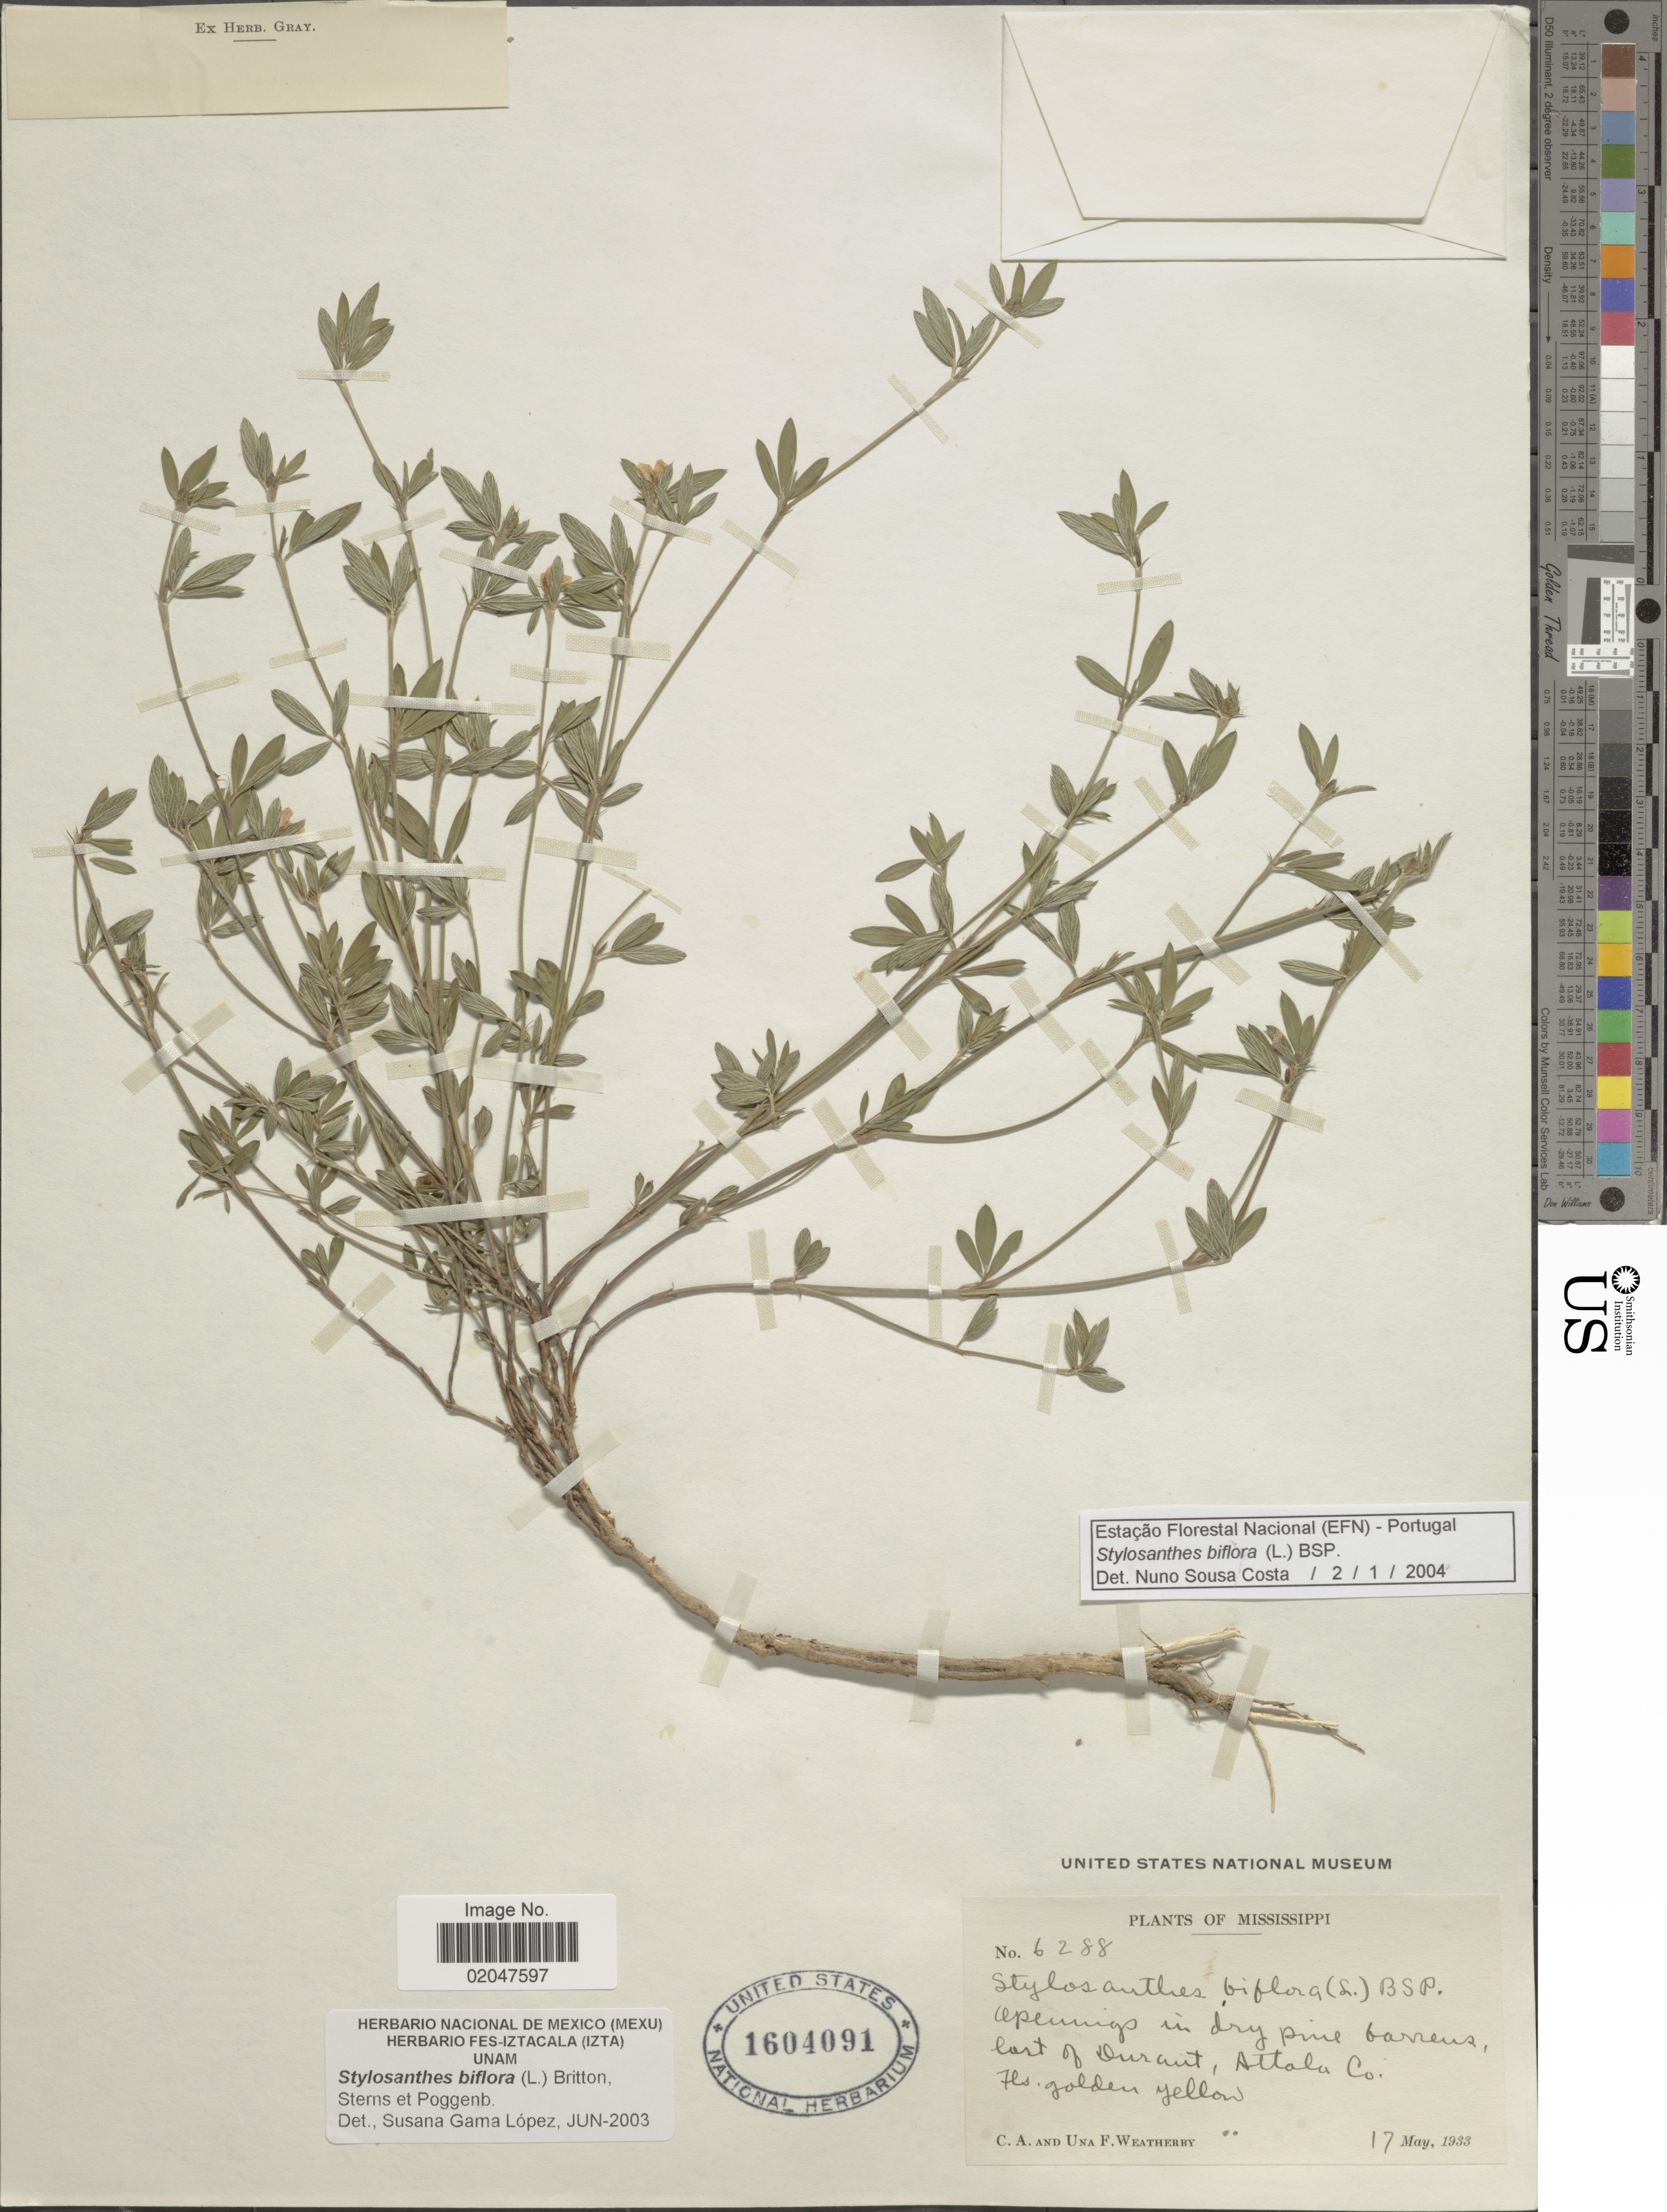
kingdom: Plantae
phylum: Tracheophyta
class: Magnoliopsida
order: Fabales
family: Fabaceae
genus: Stylosanthes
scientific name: Stylosanthes biflora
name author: (L.) Britton et al.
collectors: C. A. Weatherby & U. Weatherby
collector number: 6288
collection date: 1933-05-17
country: United States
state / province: Mississippi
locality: Opennings, in dry pine barrens, last of Durant, Attala Co.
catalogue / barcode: US 1604091